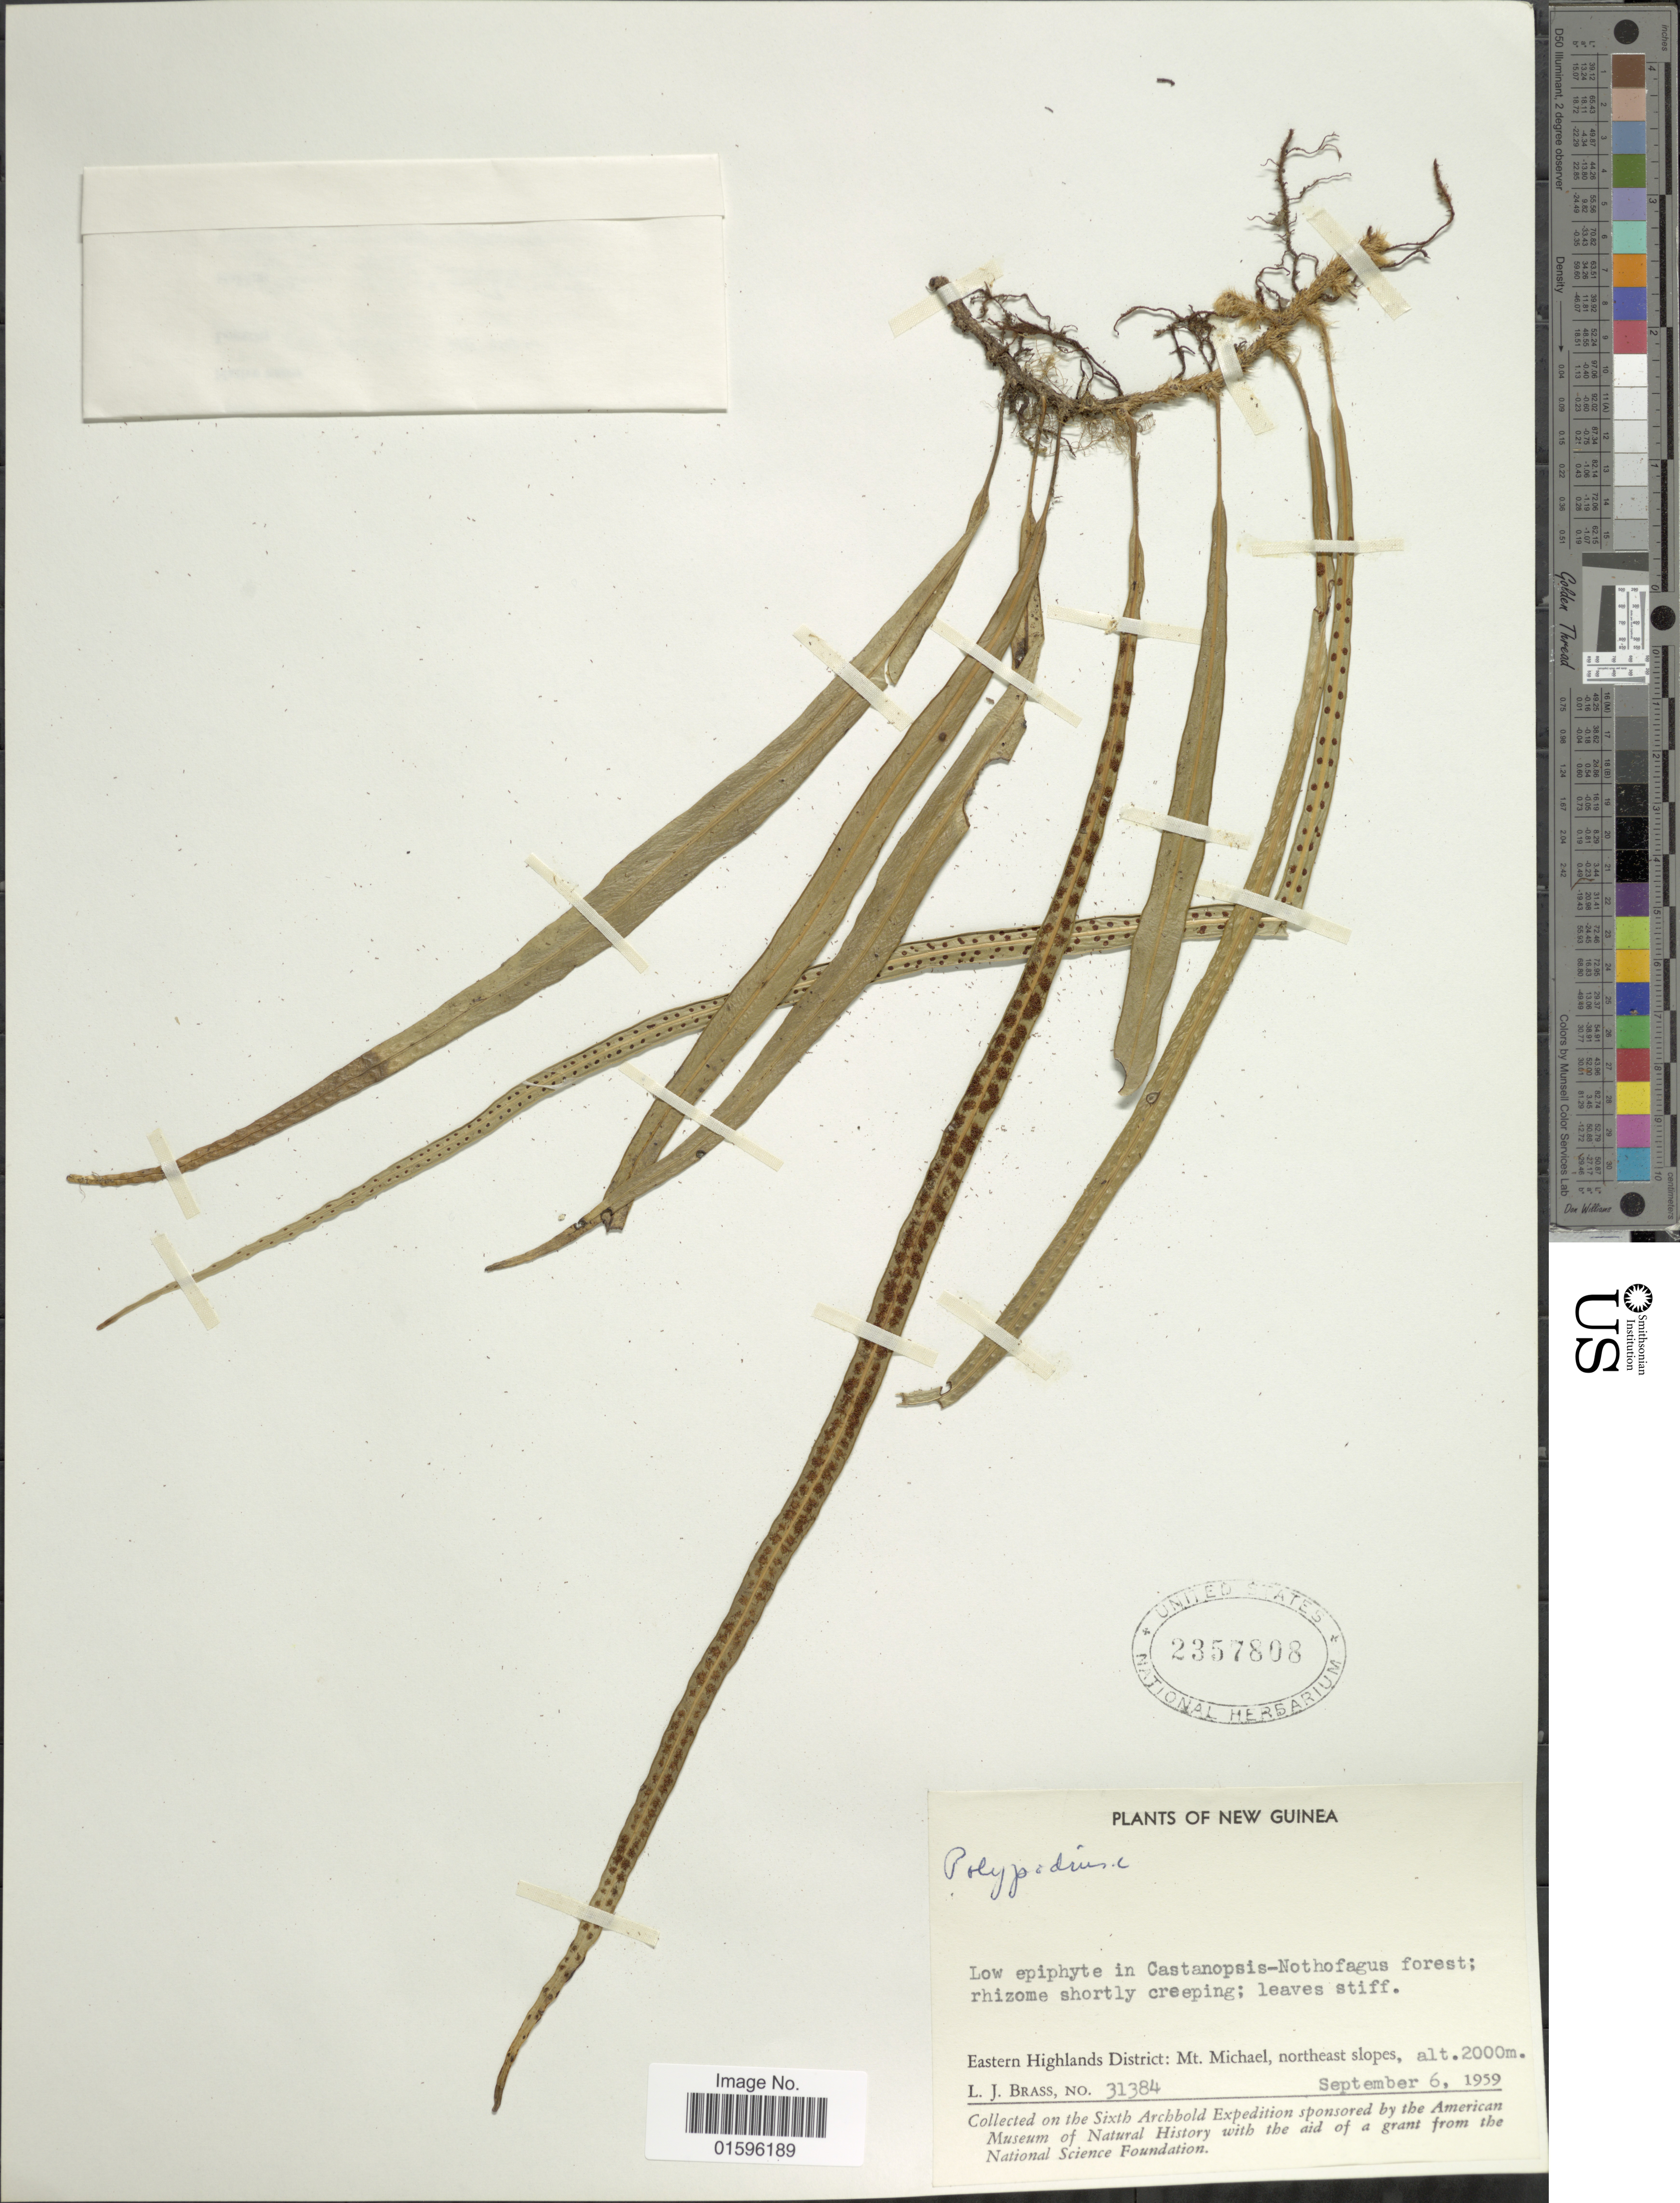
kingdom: Plantae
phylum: Tracheophyta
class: Polypodiopsida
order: Polypodiales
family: Polypodiaceae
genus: Polypodium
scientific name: Polypodium sp.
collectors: L. J. Brass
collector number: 31384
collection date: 1959-09-06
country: Papua New Guinea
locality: New Guinea, Eastern Highlands District: Mt. Michael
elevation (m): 2000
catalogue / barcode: US 2357808